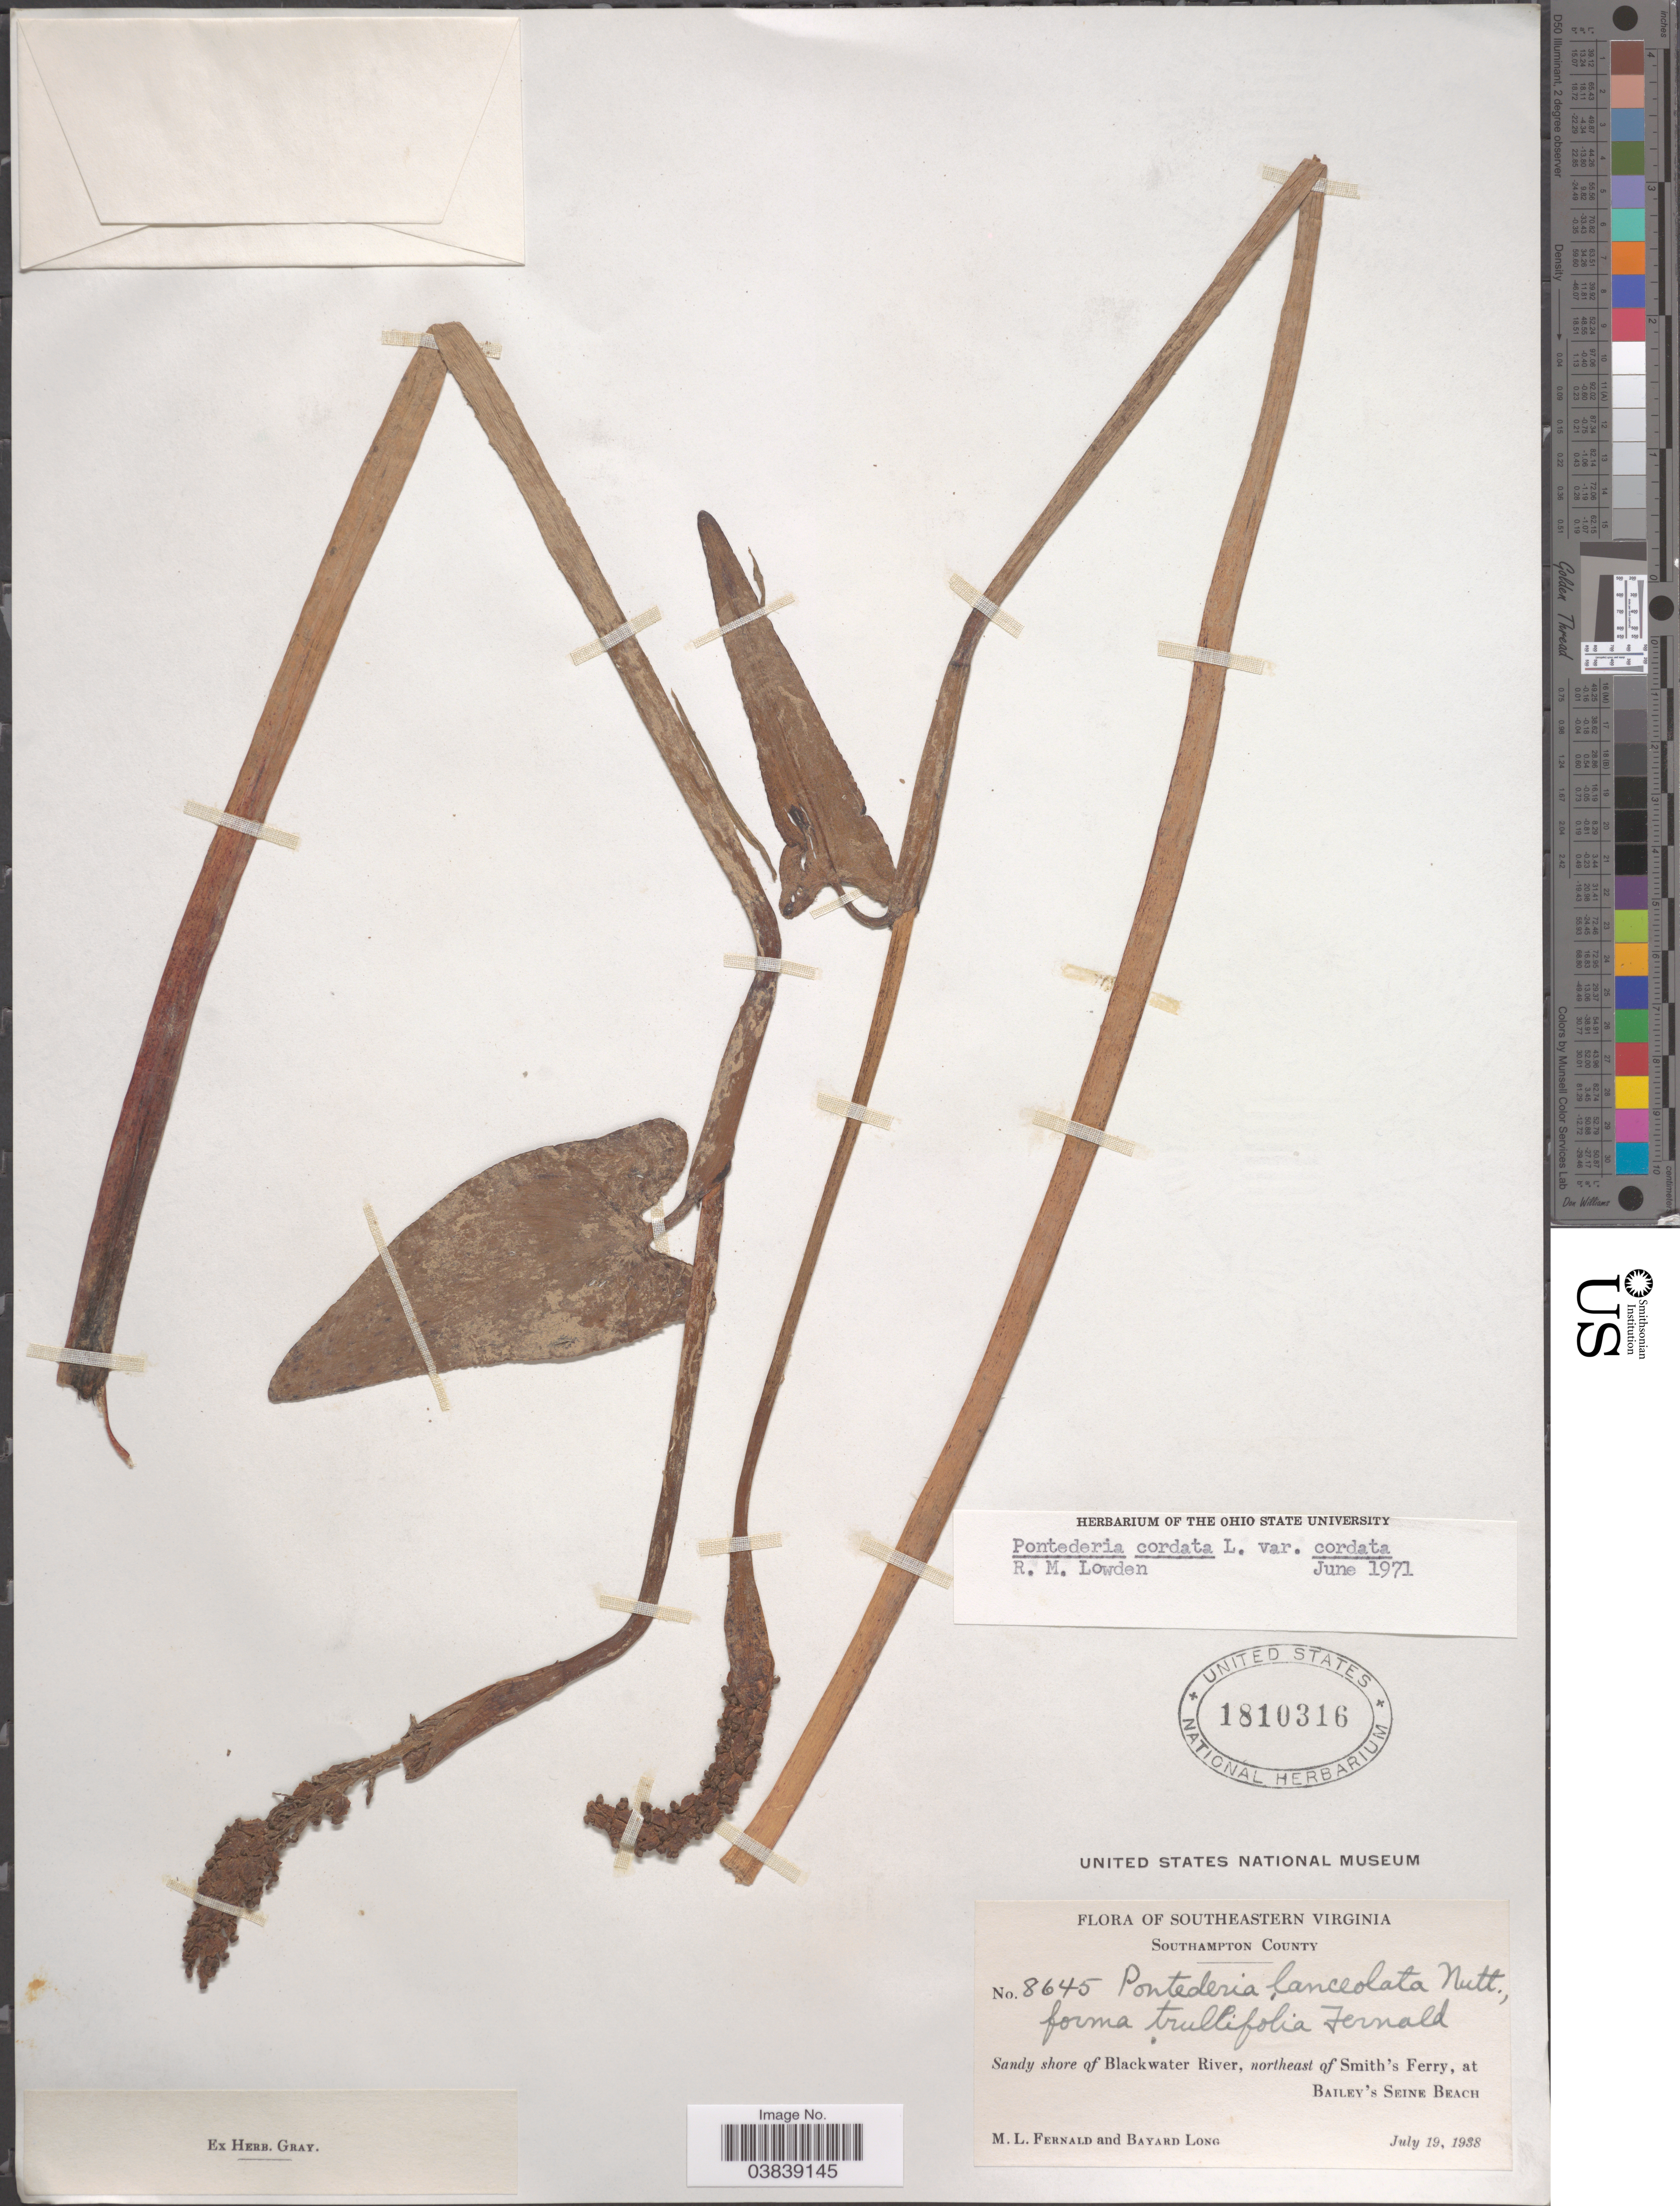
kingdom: Plantae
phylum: Tracheophyta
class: Liliopsida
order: Commelinales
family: Pontederiaceae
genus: Pontederia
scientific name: Pontederia cordata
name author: L.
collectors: M. L. Fernald & B. Long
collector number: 8645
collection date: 1938-07-19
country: United States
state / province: Virginia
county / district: Southampton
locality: Southeastern Virginia. Southampton County. Sandy shore of Blackwater River, northeast of Smith's Ferry, at Bailey's Seine Beach.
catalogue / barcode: US 1810316